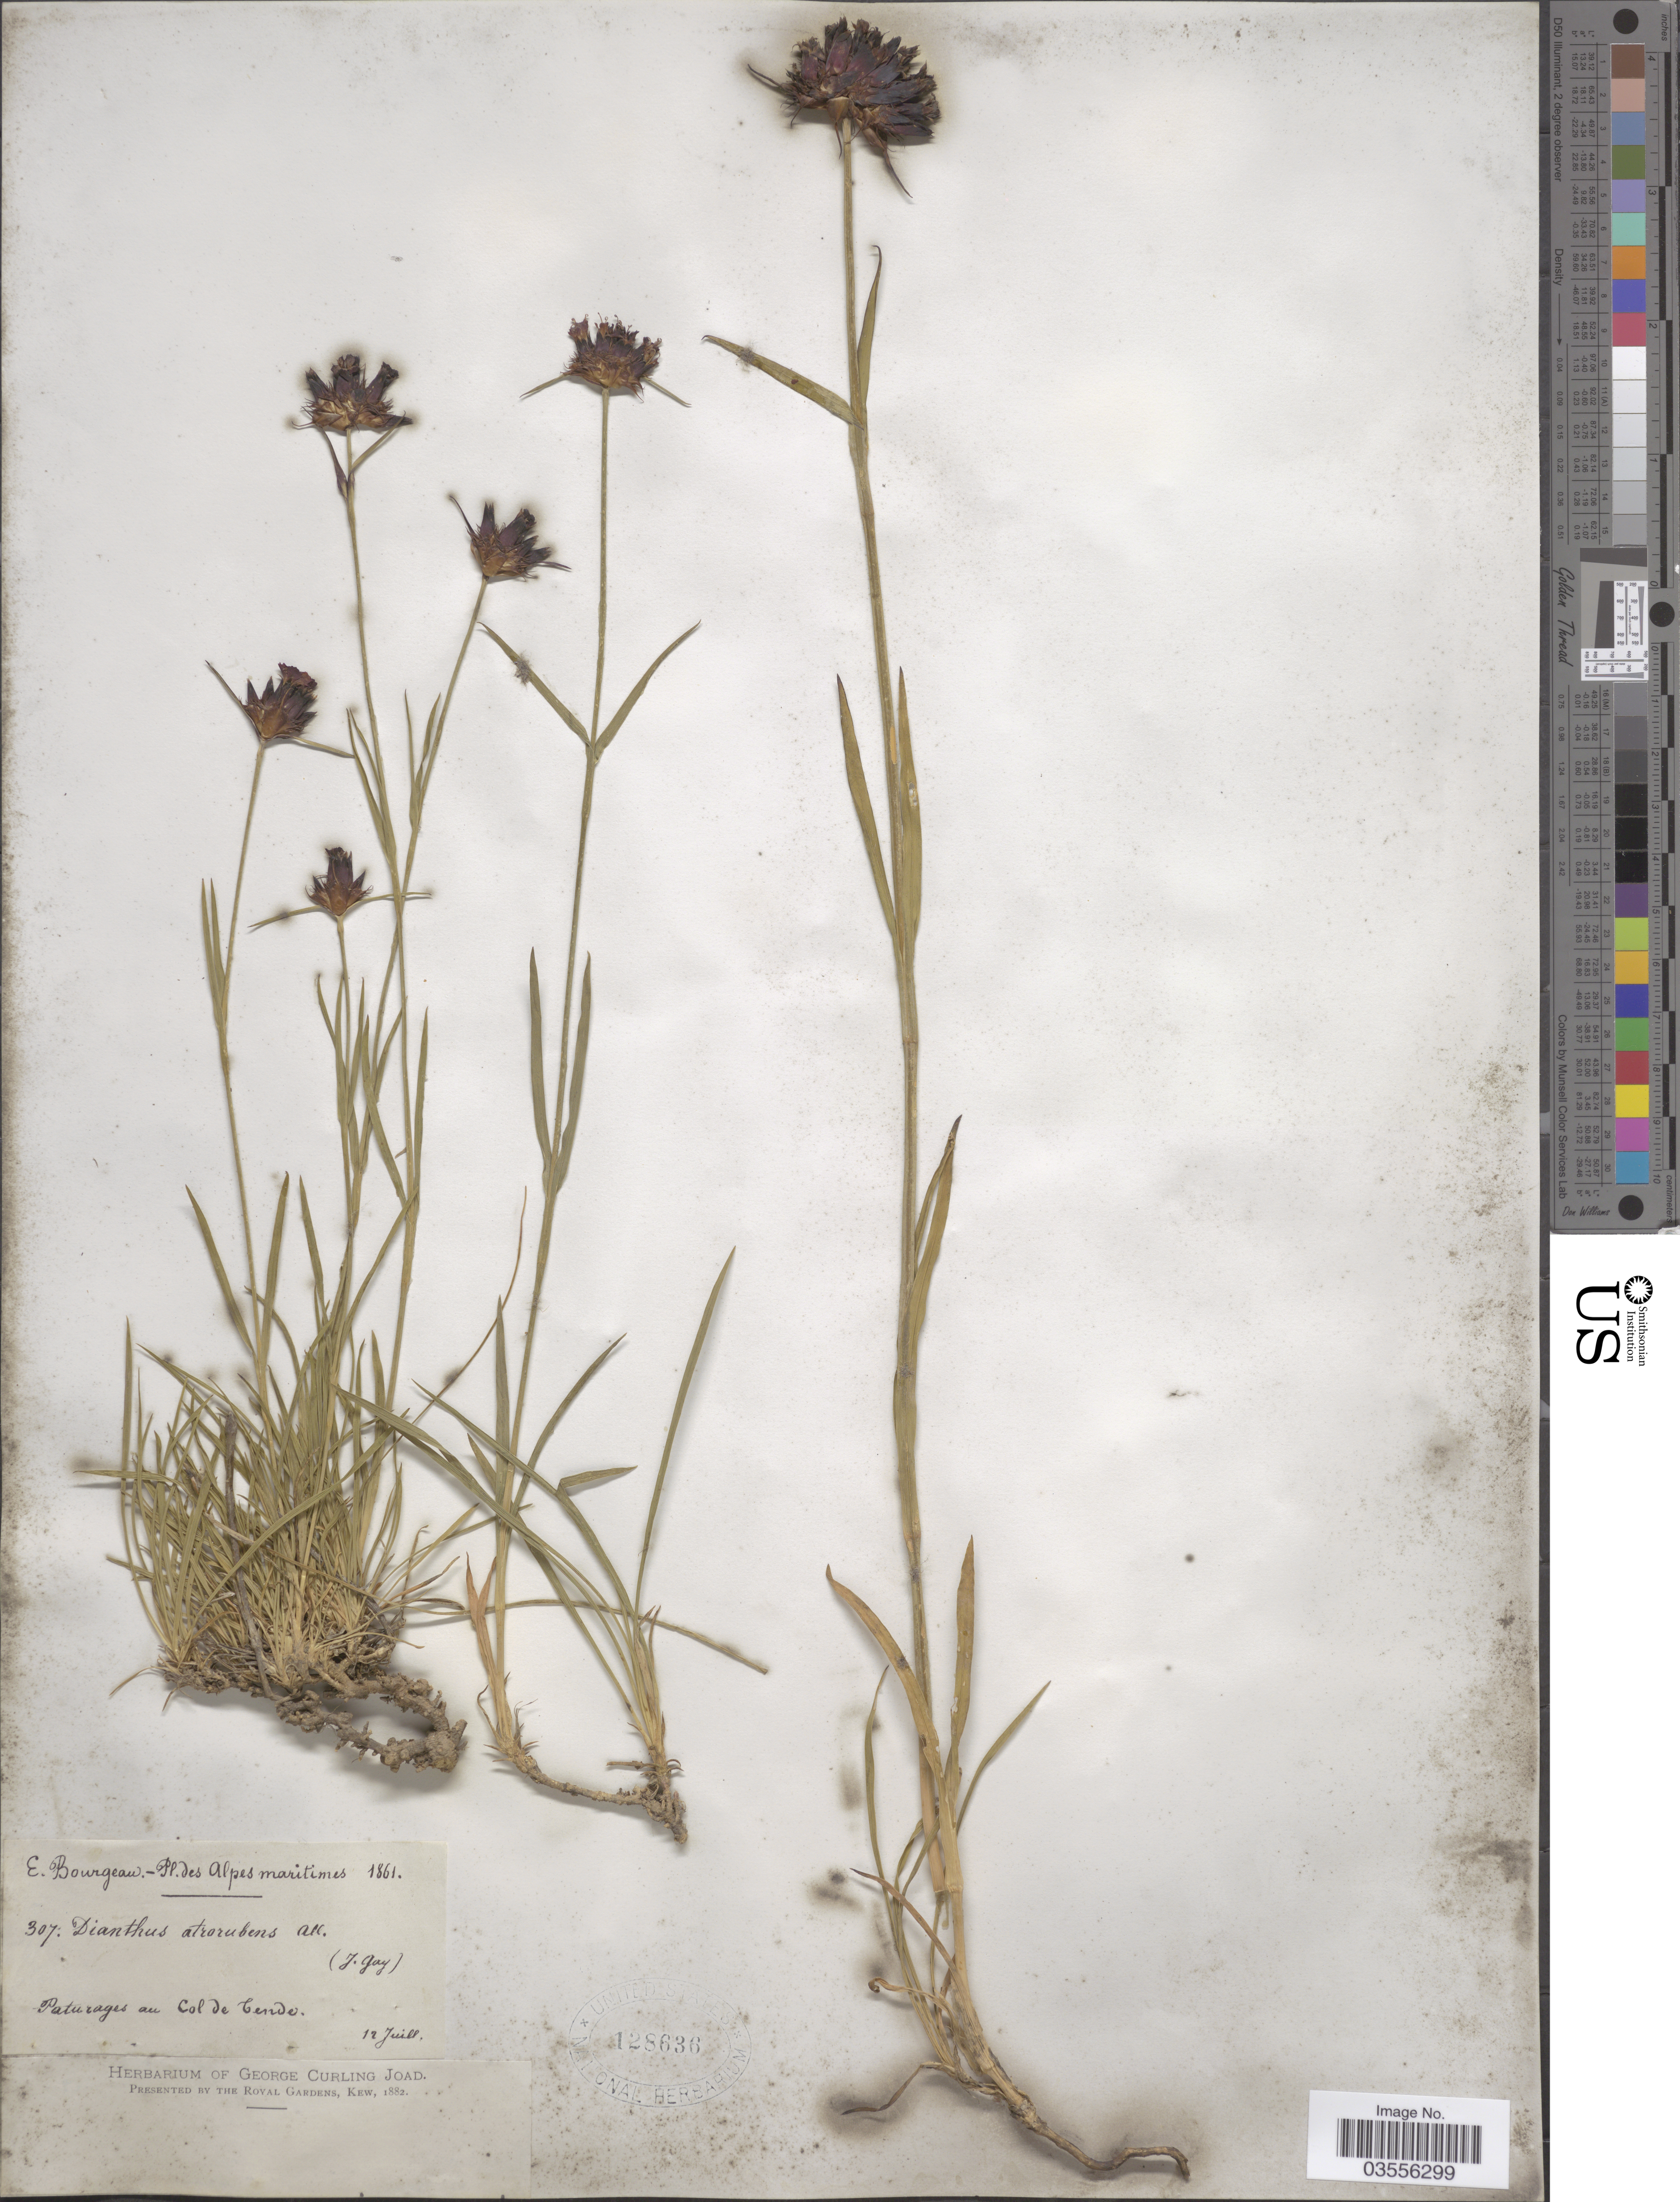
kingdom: Plantae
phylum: Tracheophyta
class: Magnoliopsida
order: Caryophyllales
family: Caryophyllaceae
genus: Dianthus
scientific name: Dianthus atrorubens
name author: All.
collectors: E. Bourgeau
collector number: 307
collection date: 1861-07-12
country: Turkey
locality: Alpes Maritimes. Paturages au col de Tende.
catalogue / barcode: US 128636